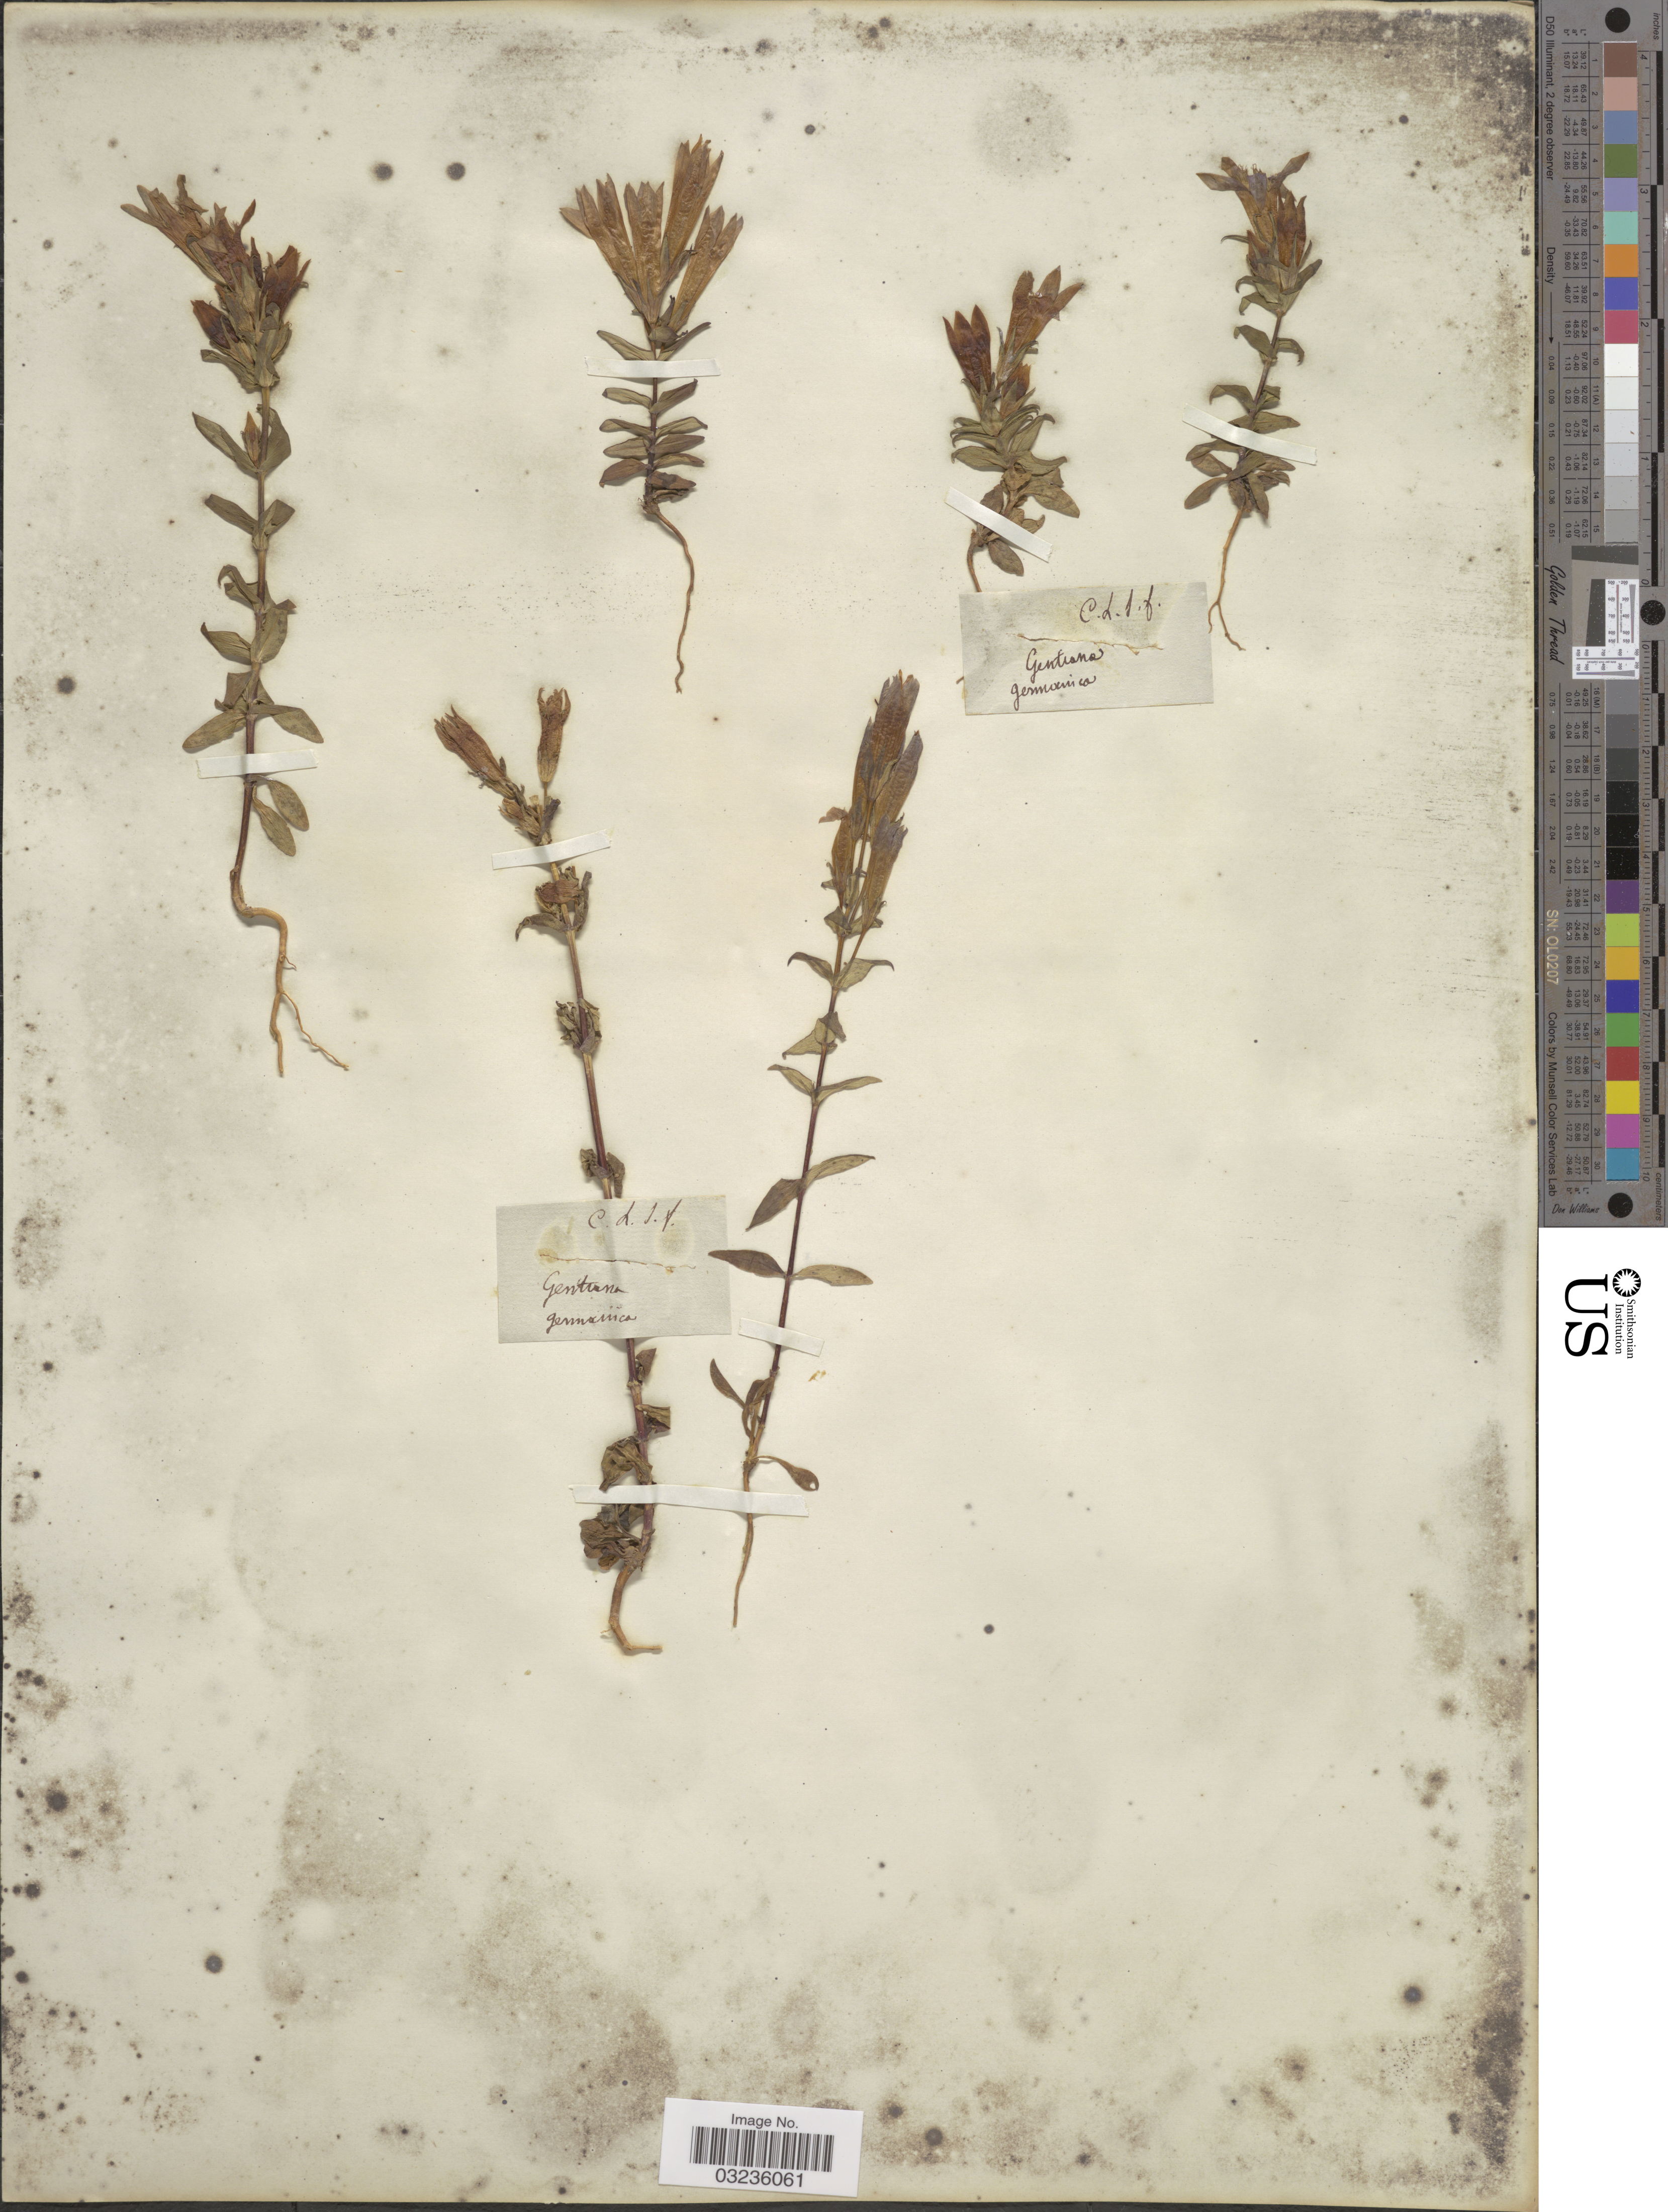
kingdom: Plantae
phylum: Tracheophyta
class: Magnoliopsida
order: Gentianales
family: Gentianaceae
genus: Gentiana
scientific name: Gentiana germanica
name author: Willd.